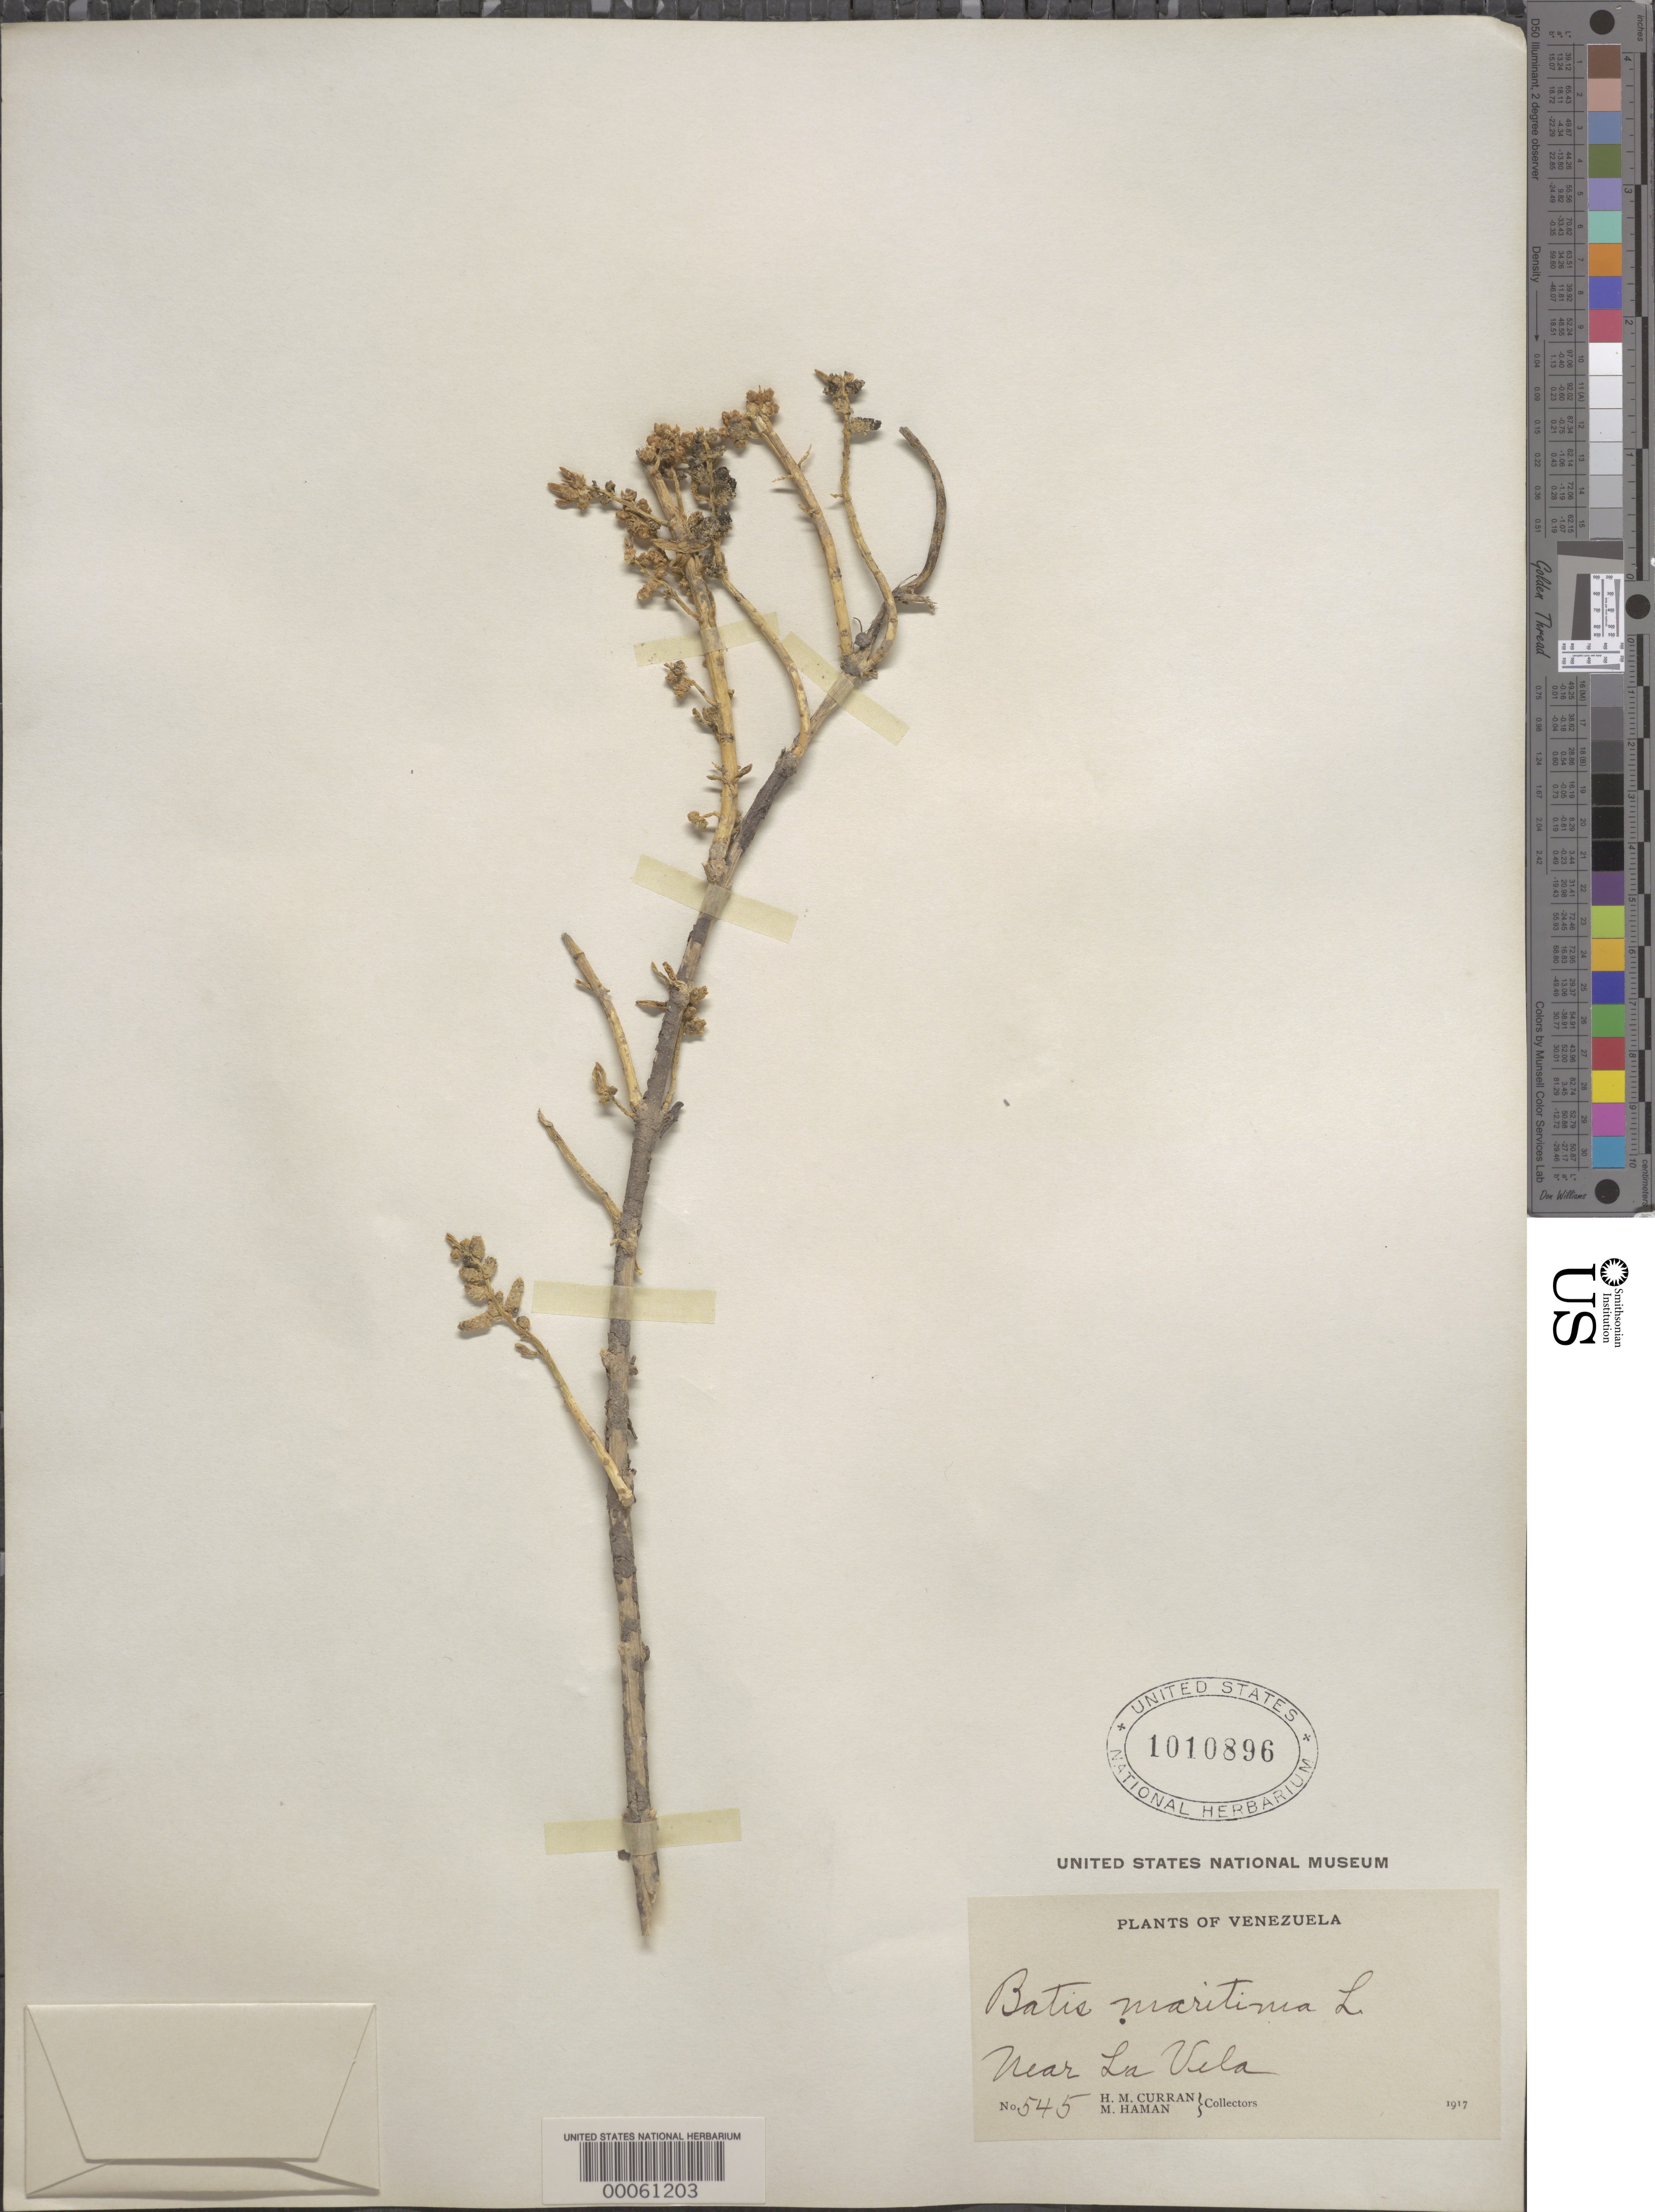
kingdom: Plantae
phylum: Tracheophyta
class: Magnoliopsida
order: Brassicales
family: Bataceae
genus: Batis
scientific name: Batis maritima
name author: L.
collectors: H. M. Curran & M. Haman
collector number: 545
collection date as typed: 1917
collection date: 1917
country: Venezuela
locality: Near la vila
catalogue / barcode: US 1010896